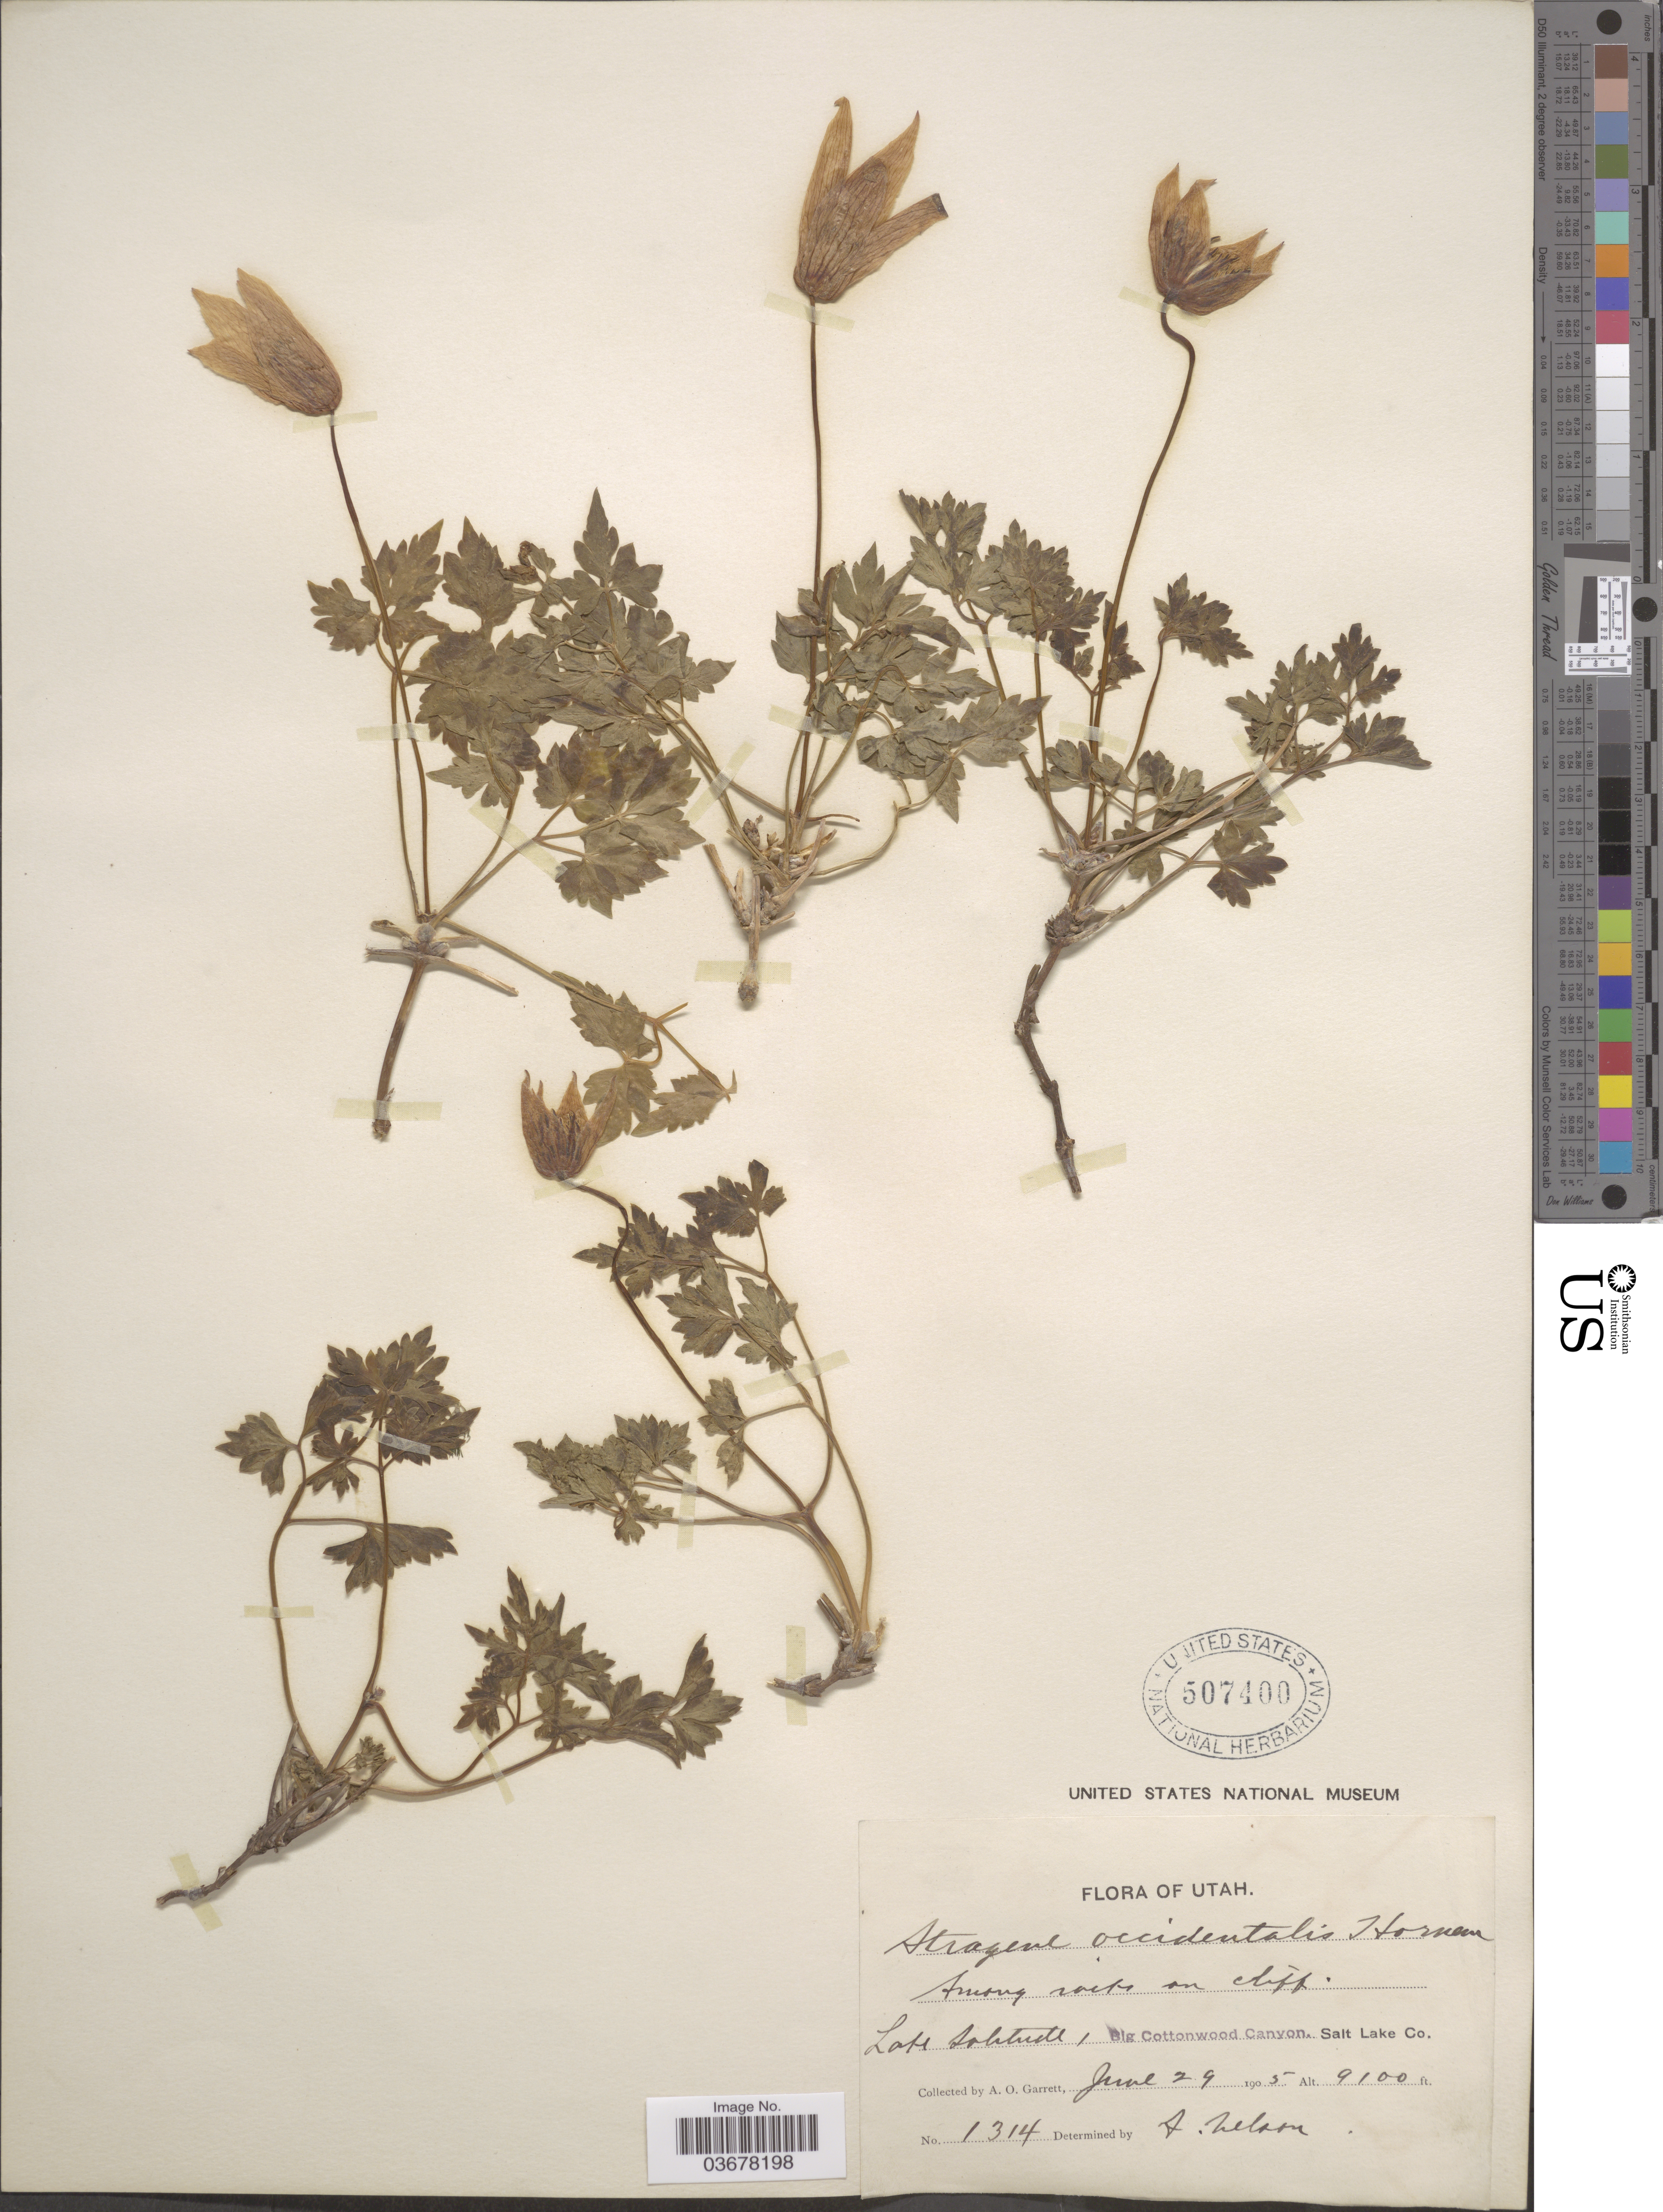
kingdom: Plantae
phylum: Tracheophyta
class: Magnoliopsida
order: Ranunculales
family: Ranunculaceae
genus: Clematis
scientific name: Clematis columbiana var. tenuiloba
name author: (A. Gray) J.S. Pringle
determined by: Strong, M. T., (US), Smithsonian Institution - National Museum of Natural History (UNITED STATES)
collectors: A. O. Garrett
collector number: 1314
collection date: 1905-06-29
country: United States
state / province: Utah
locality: Lake Solitude, Big Cottonwood Canyon, Salt Lake Co.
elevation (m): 2774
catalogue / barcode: US 507400